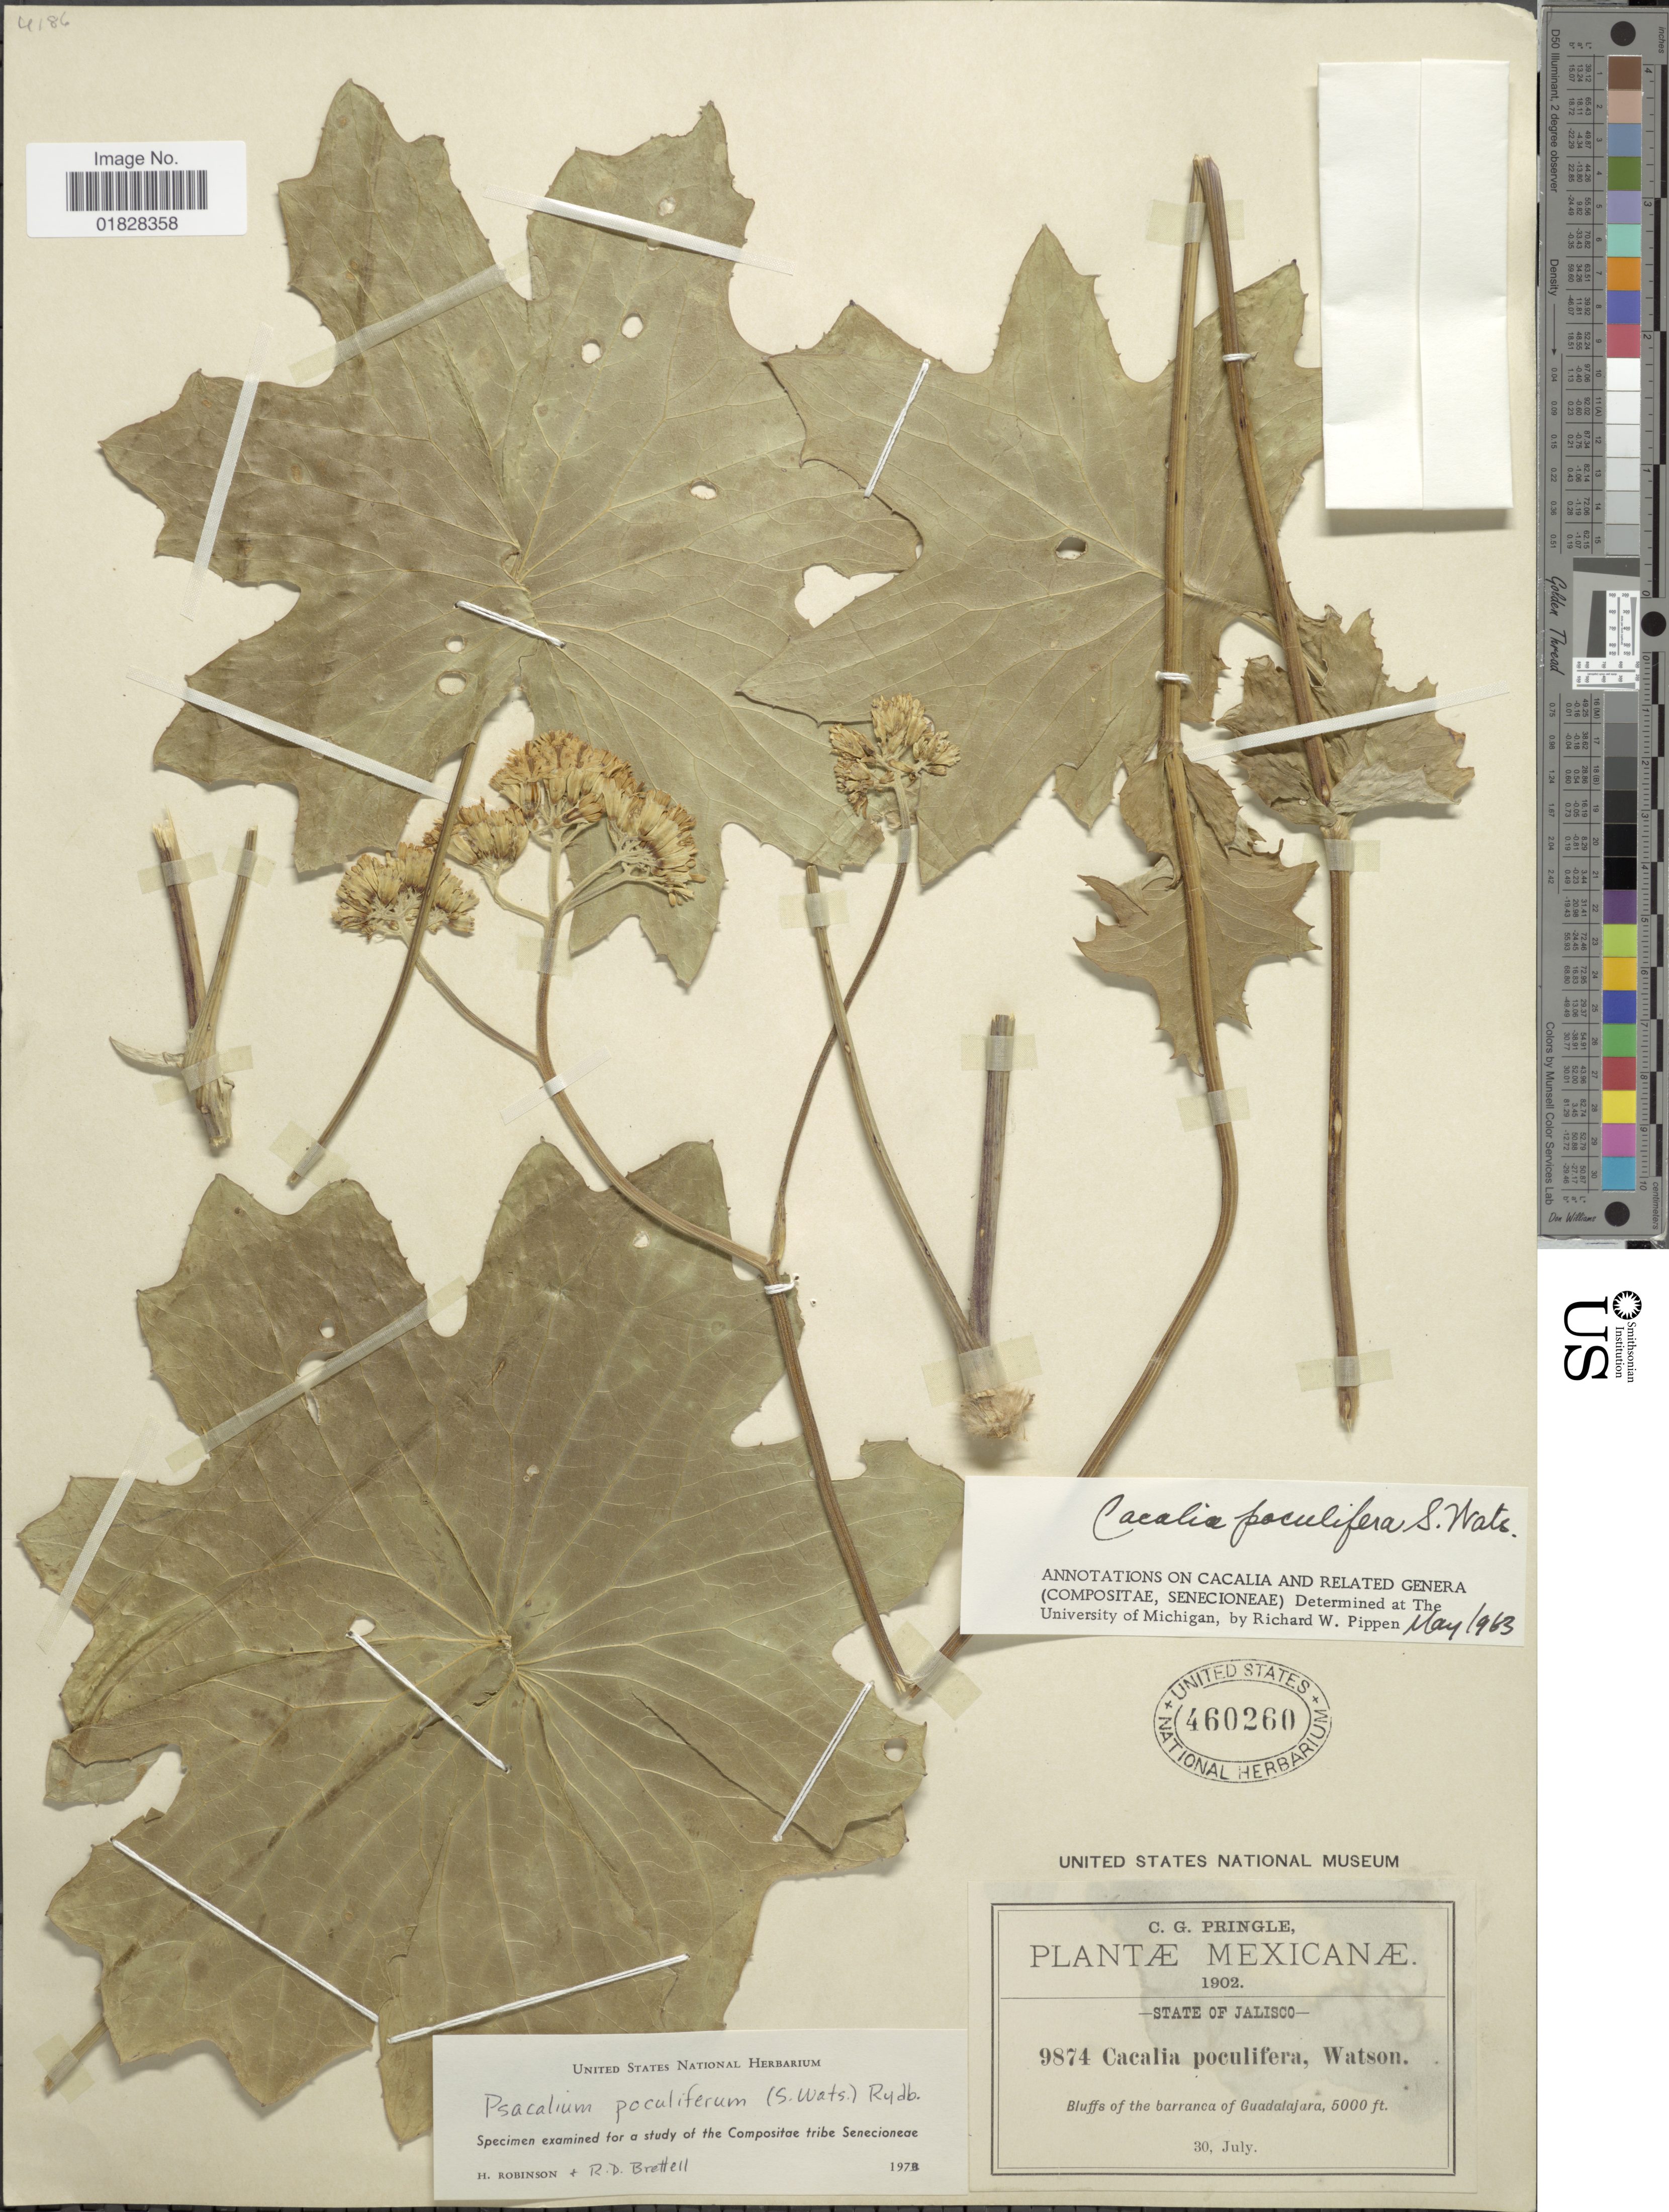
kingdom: Plantae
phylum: Tracheophyta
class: Magnoliopsida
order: Asterales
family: Asteraceae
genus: Psacalium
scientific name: Psacalium poculiferum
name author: (S. Watson) Rydb.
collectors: C. G. Pringle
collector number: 9874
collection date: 1902-07-30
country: Mexico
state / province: Jalisco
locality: State of Jalisco. Bluffs of the barranca of Guadalajara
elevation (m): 1524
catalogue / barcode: US 460260